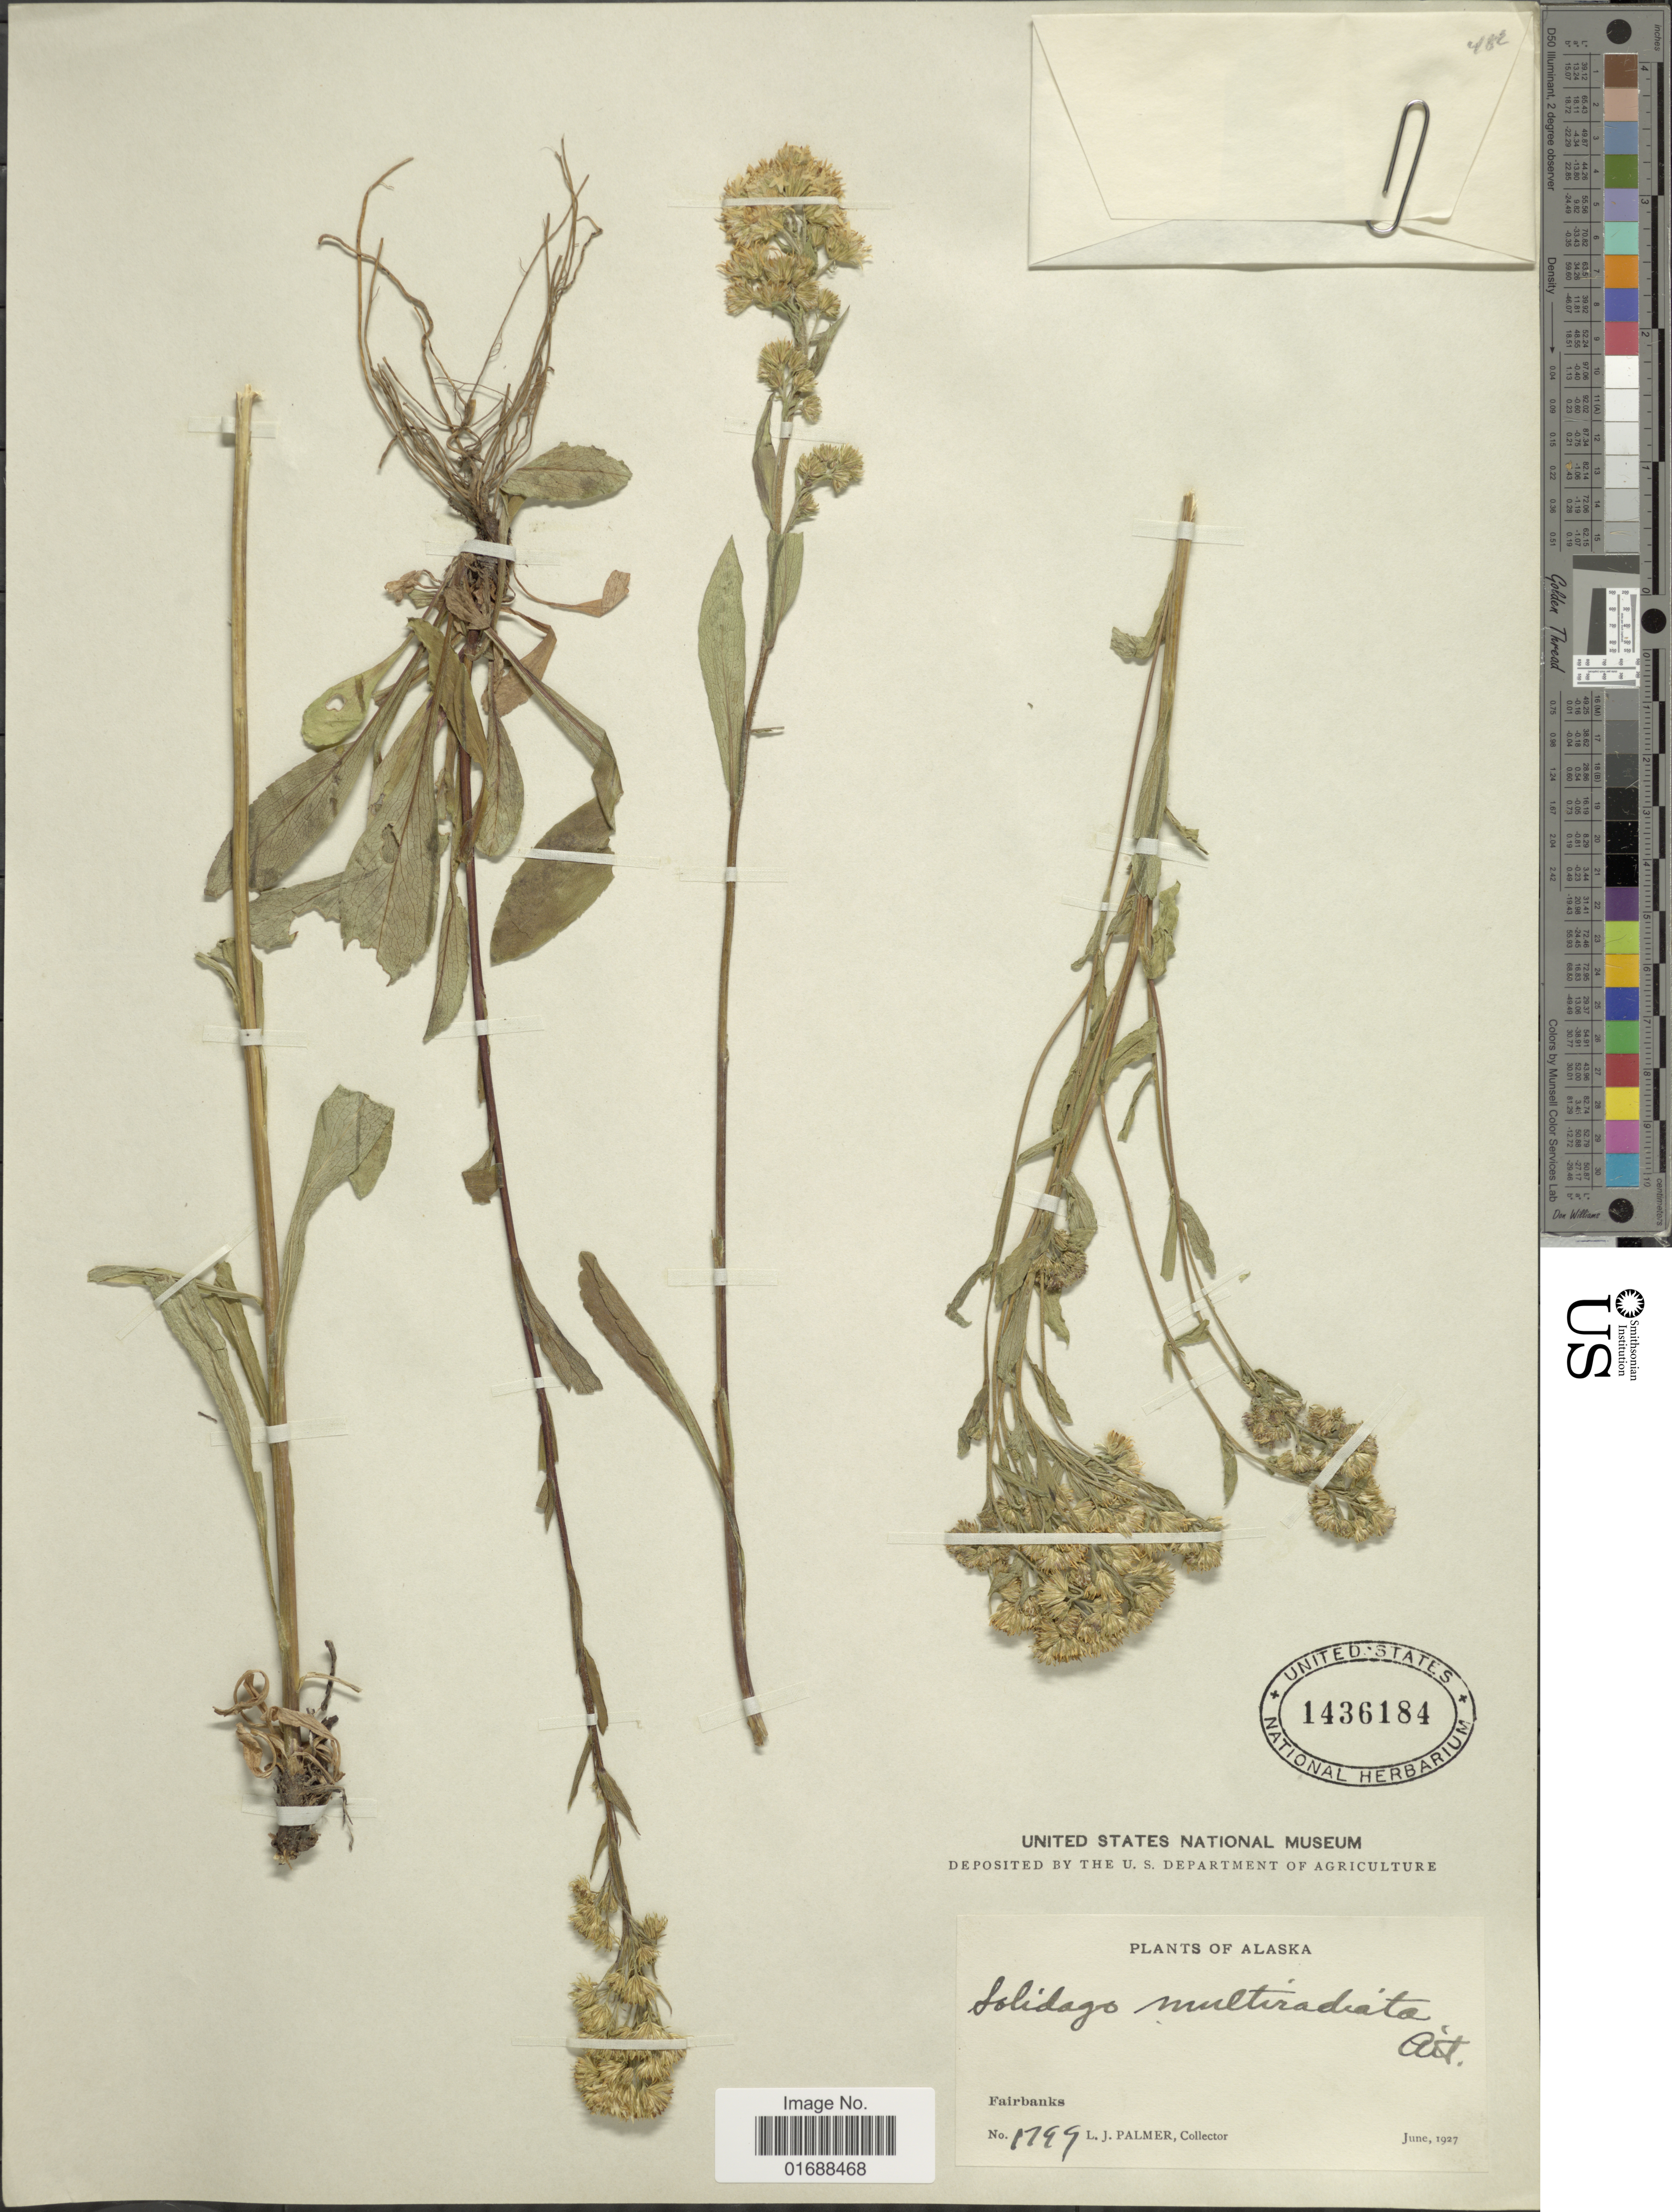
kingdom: Plantae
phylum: Tracheophyta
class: Magnoliopsida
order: Asterales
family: Asteraceae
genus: Solidago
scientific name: Solidago multiradiata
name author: Aiton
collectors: L. J. Palmer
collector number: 1799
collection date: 1927-06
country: United States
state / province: Alaska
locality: Fairbanks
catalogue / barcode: US 1436184